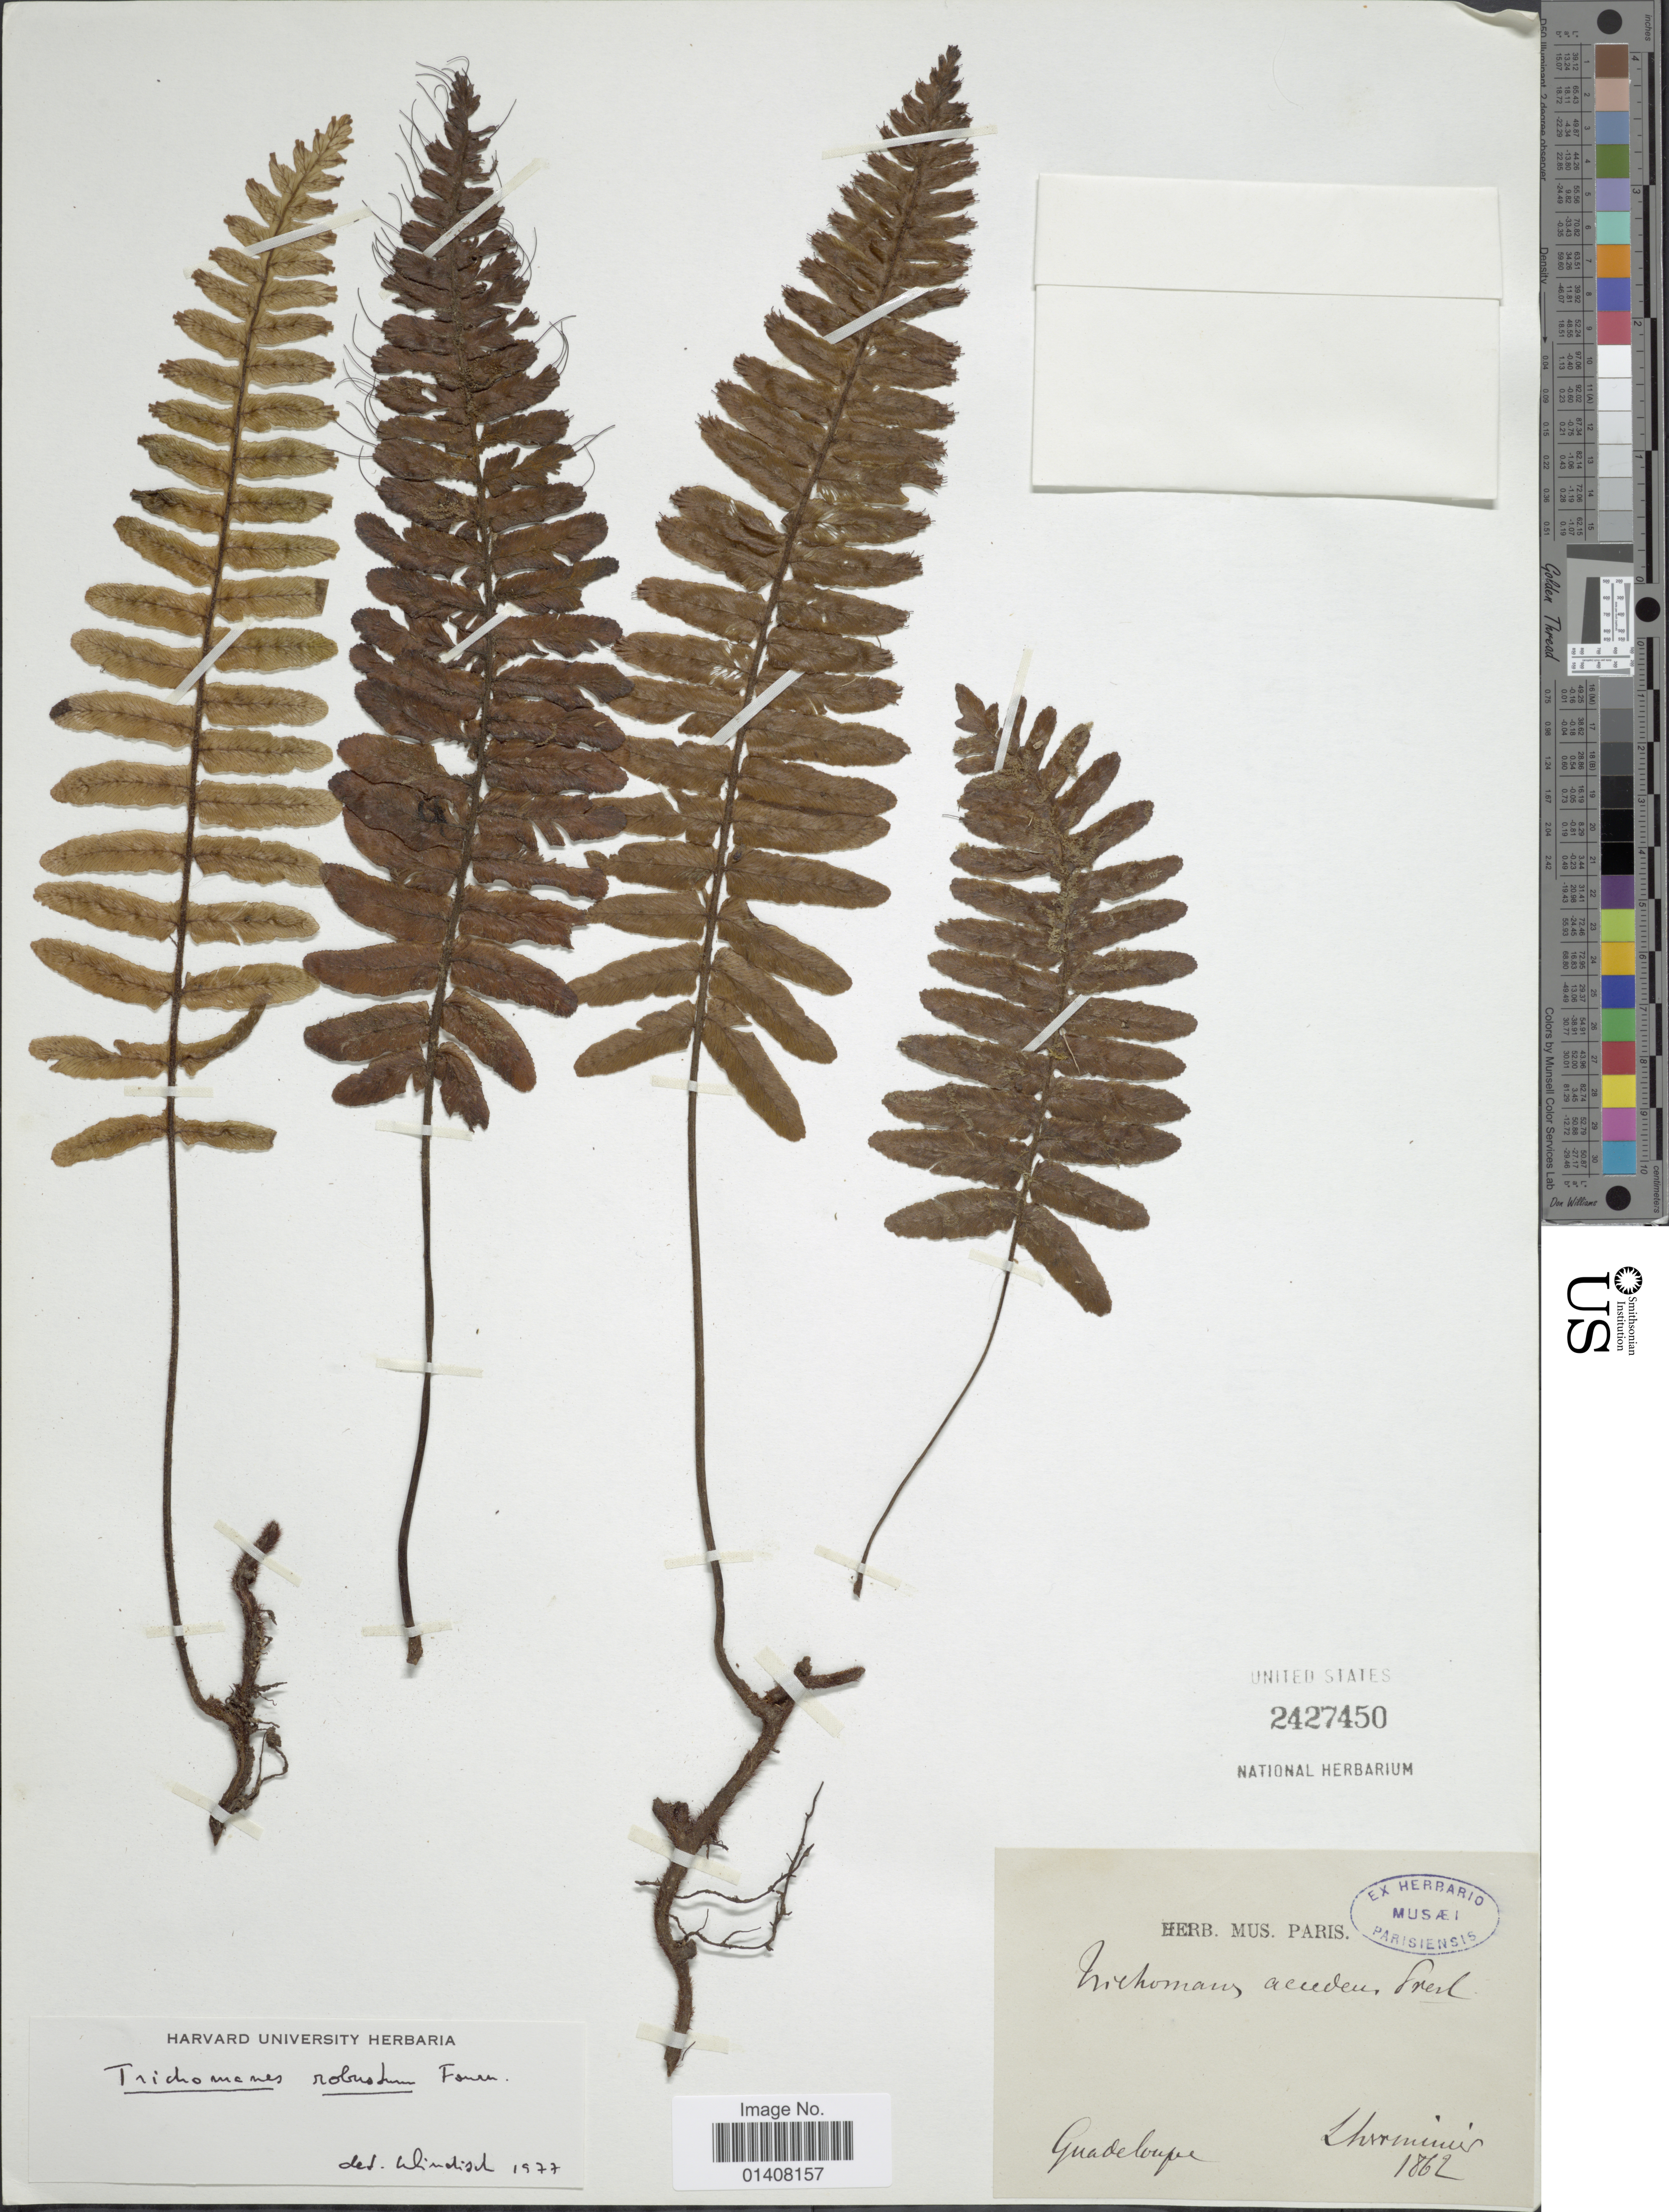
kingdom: Plantae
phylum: Tracheophyta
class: Polypodiopsida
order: Hymenophyllales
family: Hymenophyllaceae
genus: Trichomanes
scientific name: Trichomanes robustum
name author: E. Fourn.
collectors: F. L'Herminier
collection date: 1862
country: Guadeloupe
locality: Guadeloupe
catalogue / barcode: US 2427450